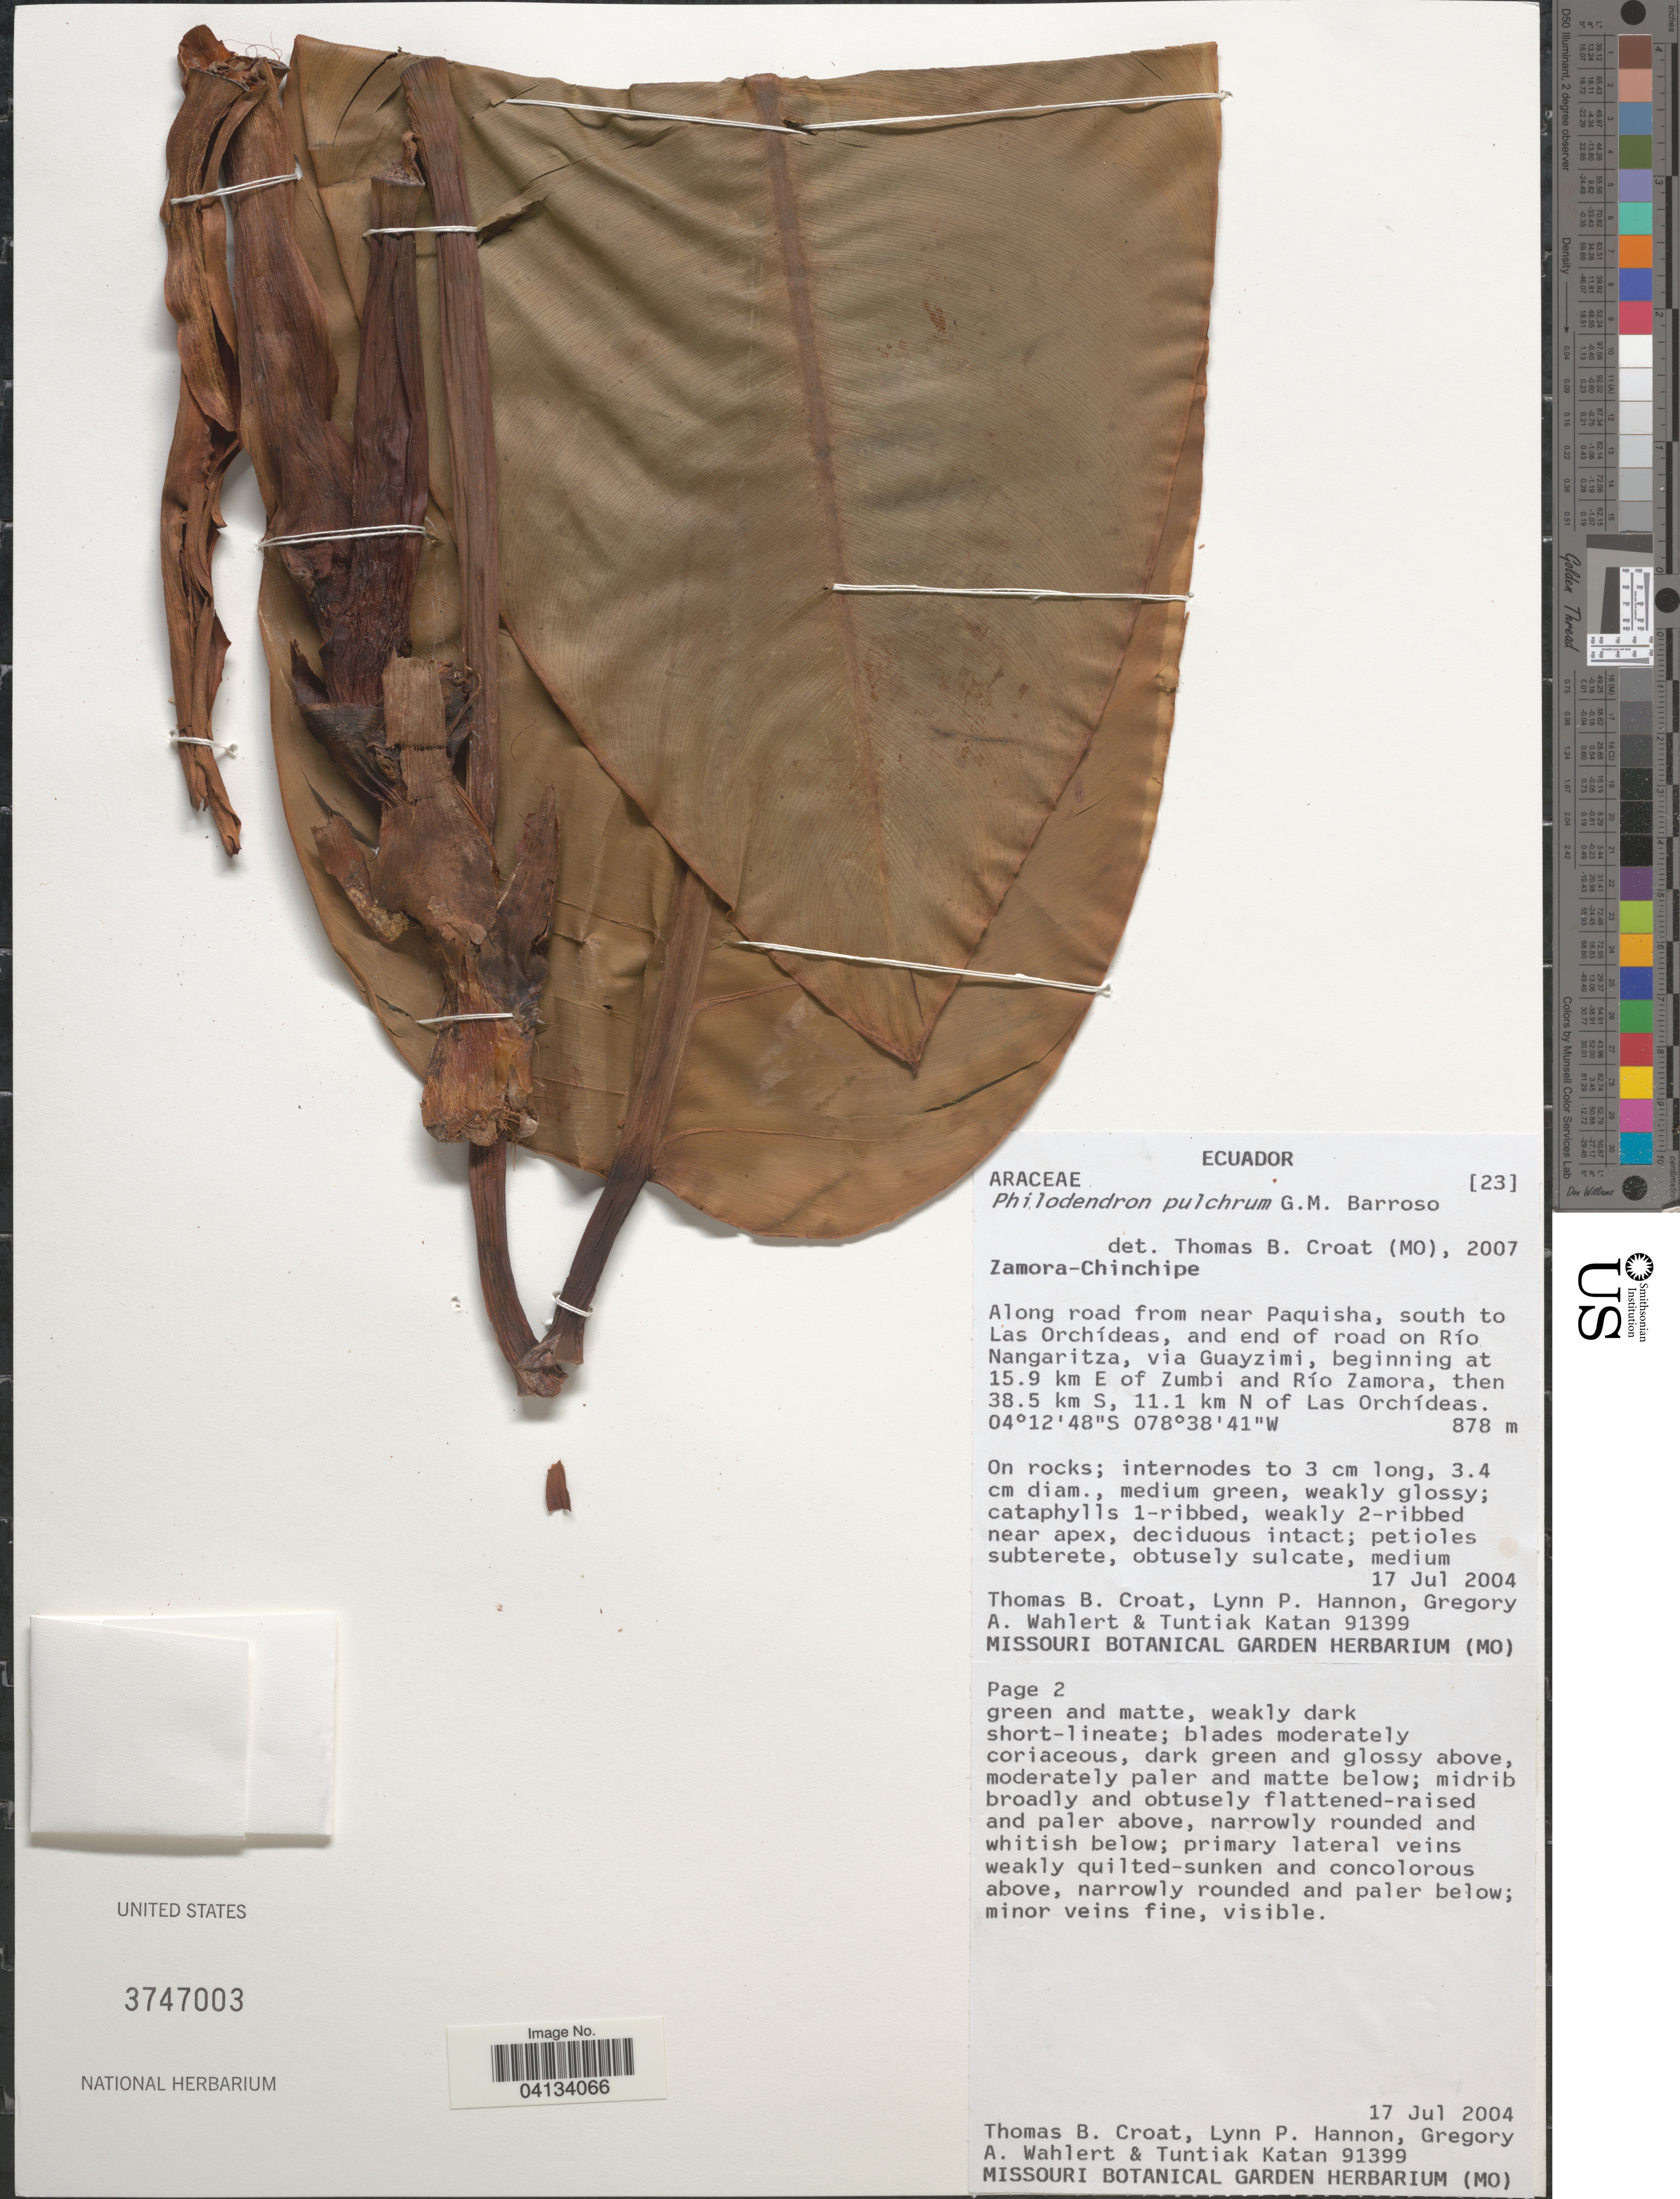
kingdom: Plantae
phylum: Tracheophyta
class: Liliopsida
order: Alismatales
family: Araceae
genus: Philodendron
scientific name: Philodendron pulchrum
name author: G.M. Barroso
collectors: T. B. Croat, L. Hannon, G. A. Wahlert & T. Katan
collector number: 91399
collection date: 2004-07-17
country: Ecuador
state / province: Zamora-Chinchipe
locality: Along road from near Paquisha south to Las Orchídeas, and end of road on Río Nangaritza, via Guayzimi, beginning 15.9 km E of Zumbi and Río Zamora, then 38.5 km S, 11.1 km N of Las Orchídeas.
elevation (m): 878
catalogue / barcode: US 3747003